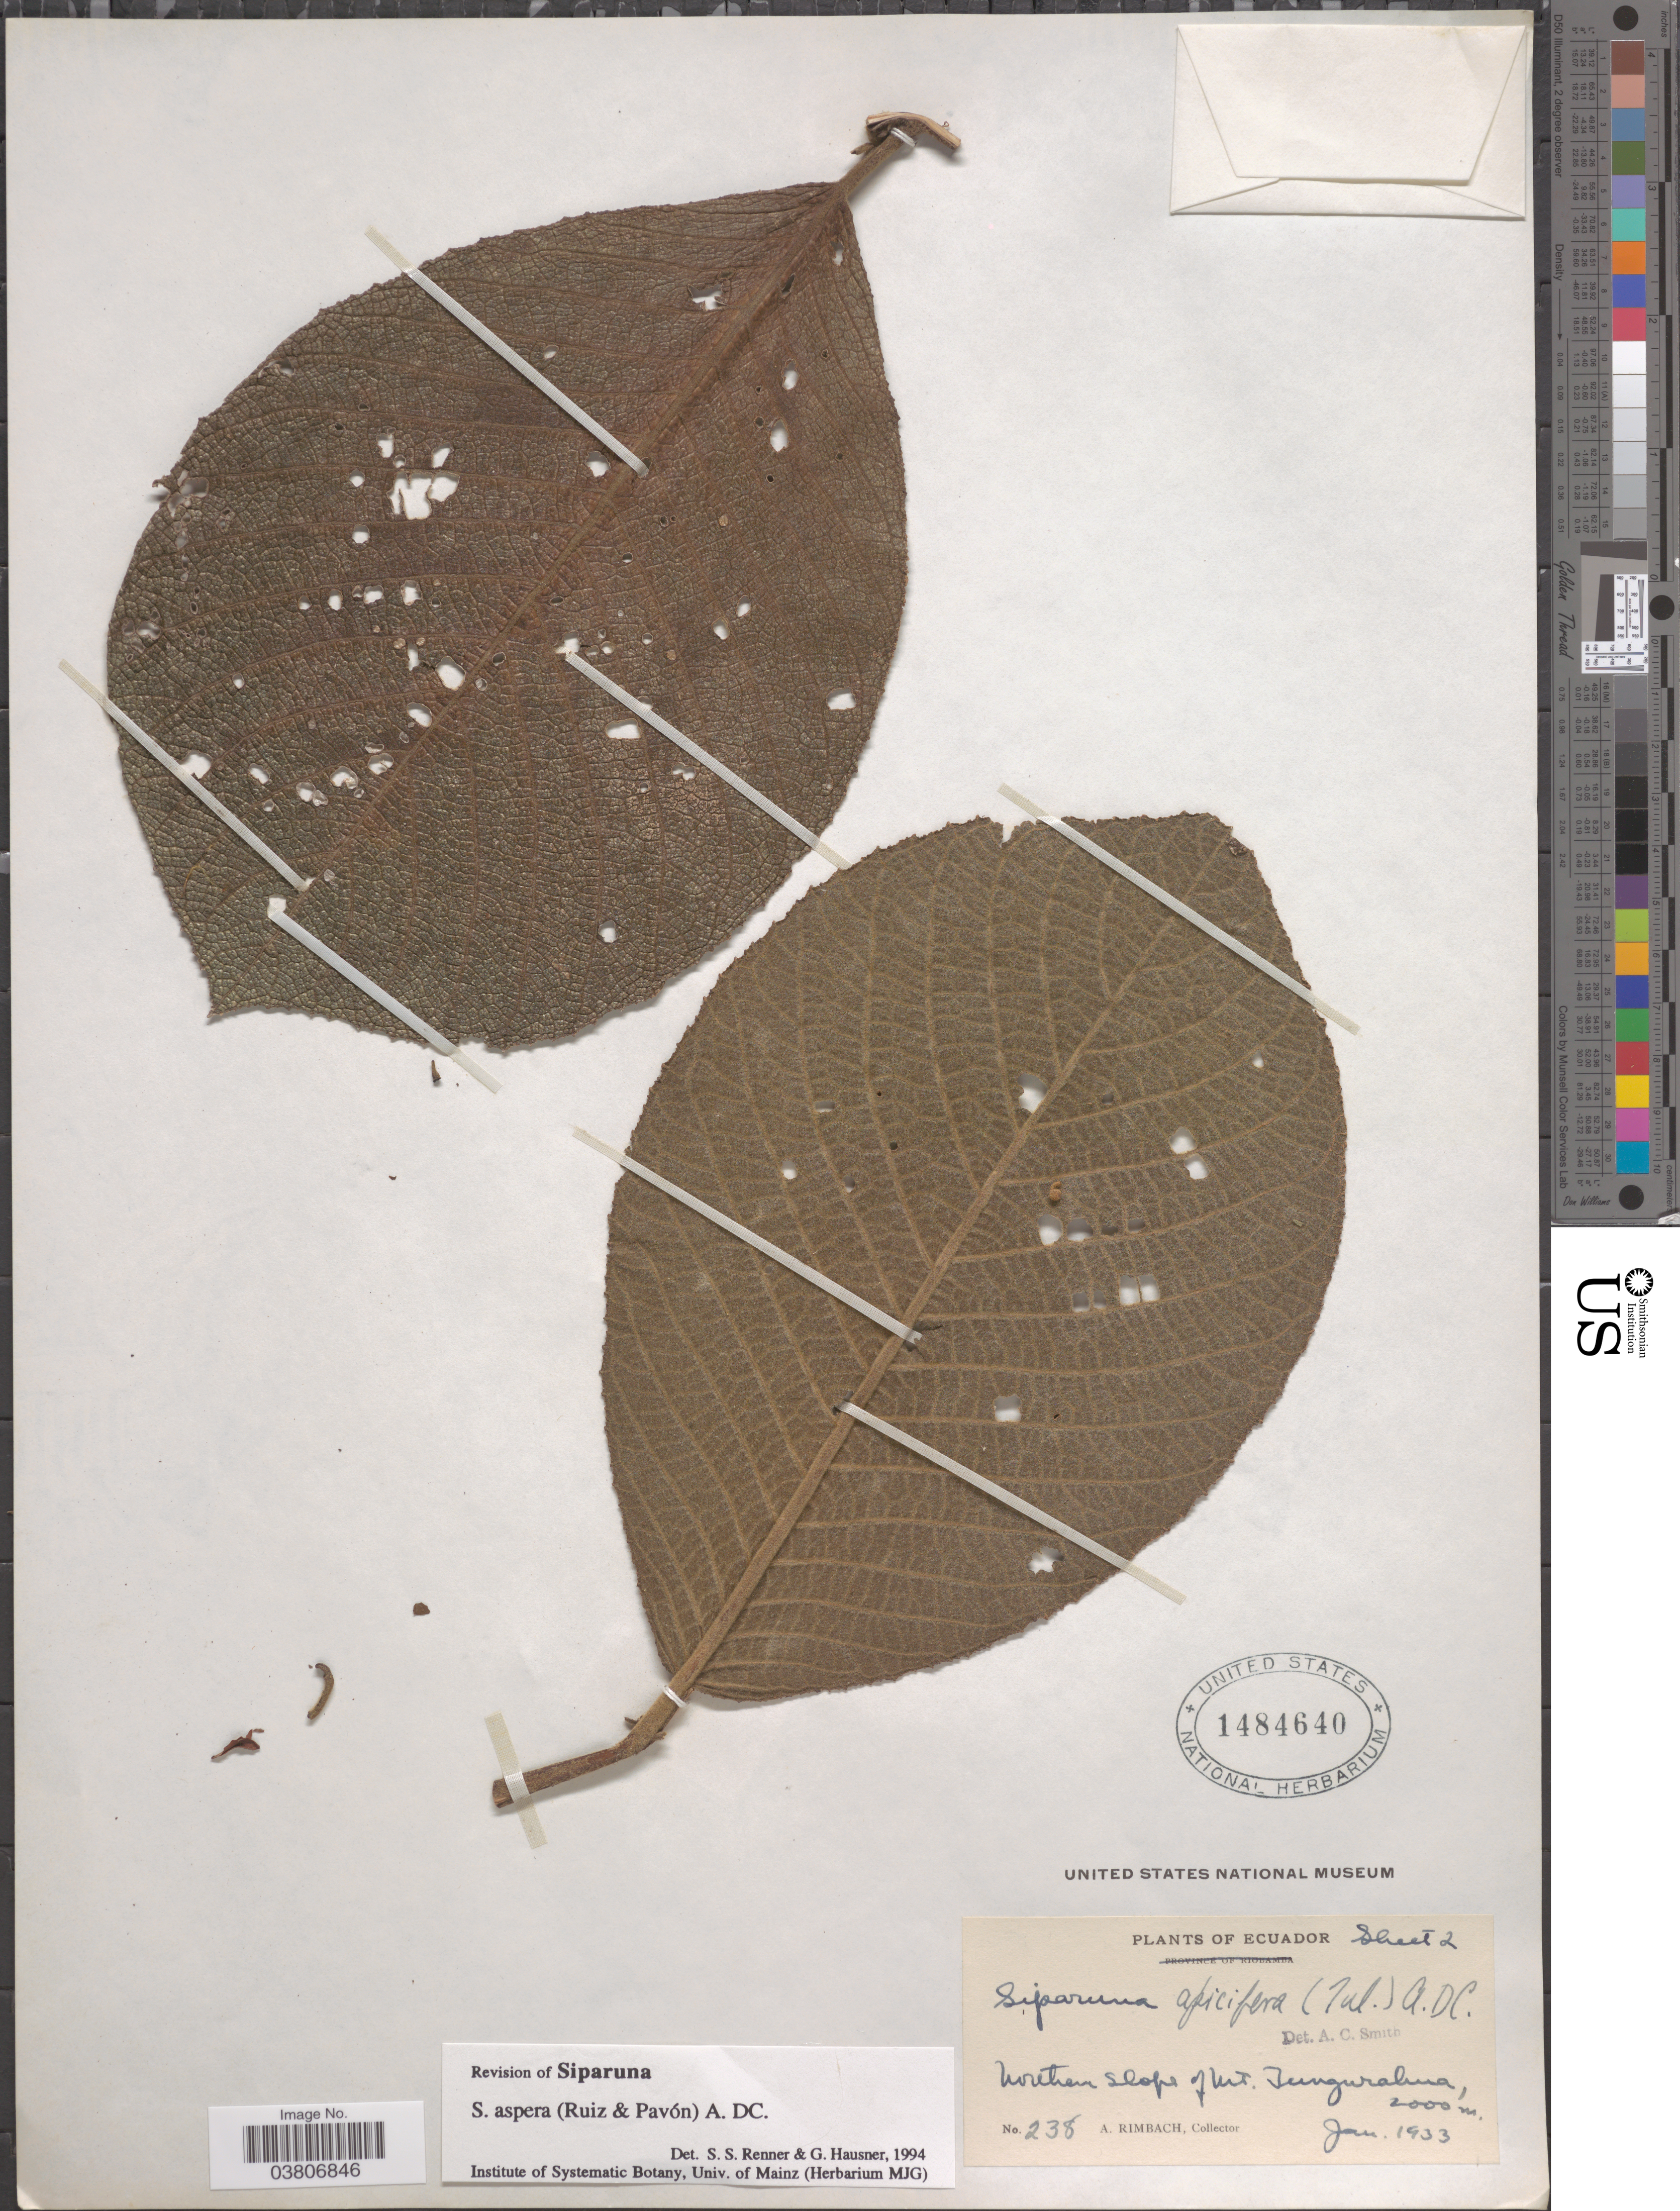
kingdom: Plantae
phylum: Tracheophyta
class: Magnoliopsida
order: Laurales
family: Siparunaceae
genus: Siparuna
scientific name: Siparuna aspera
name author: (Ruiz & Pav.) A. DC.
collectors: A. Rimbach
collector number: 238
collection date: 1933-01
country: Ecuador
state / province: Tungurahua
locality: Northern slopes of Mt. Tungurahua.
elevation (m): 2000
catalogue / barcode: US 1484640